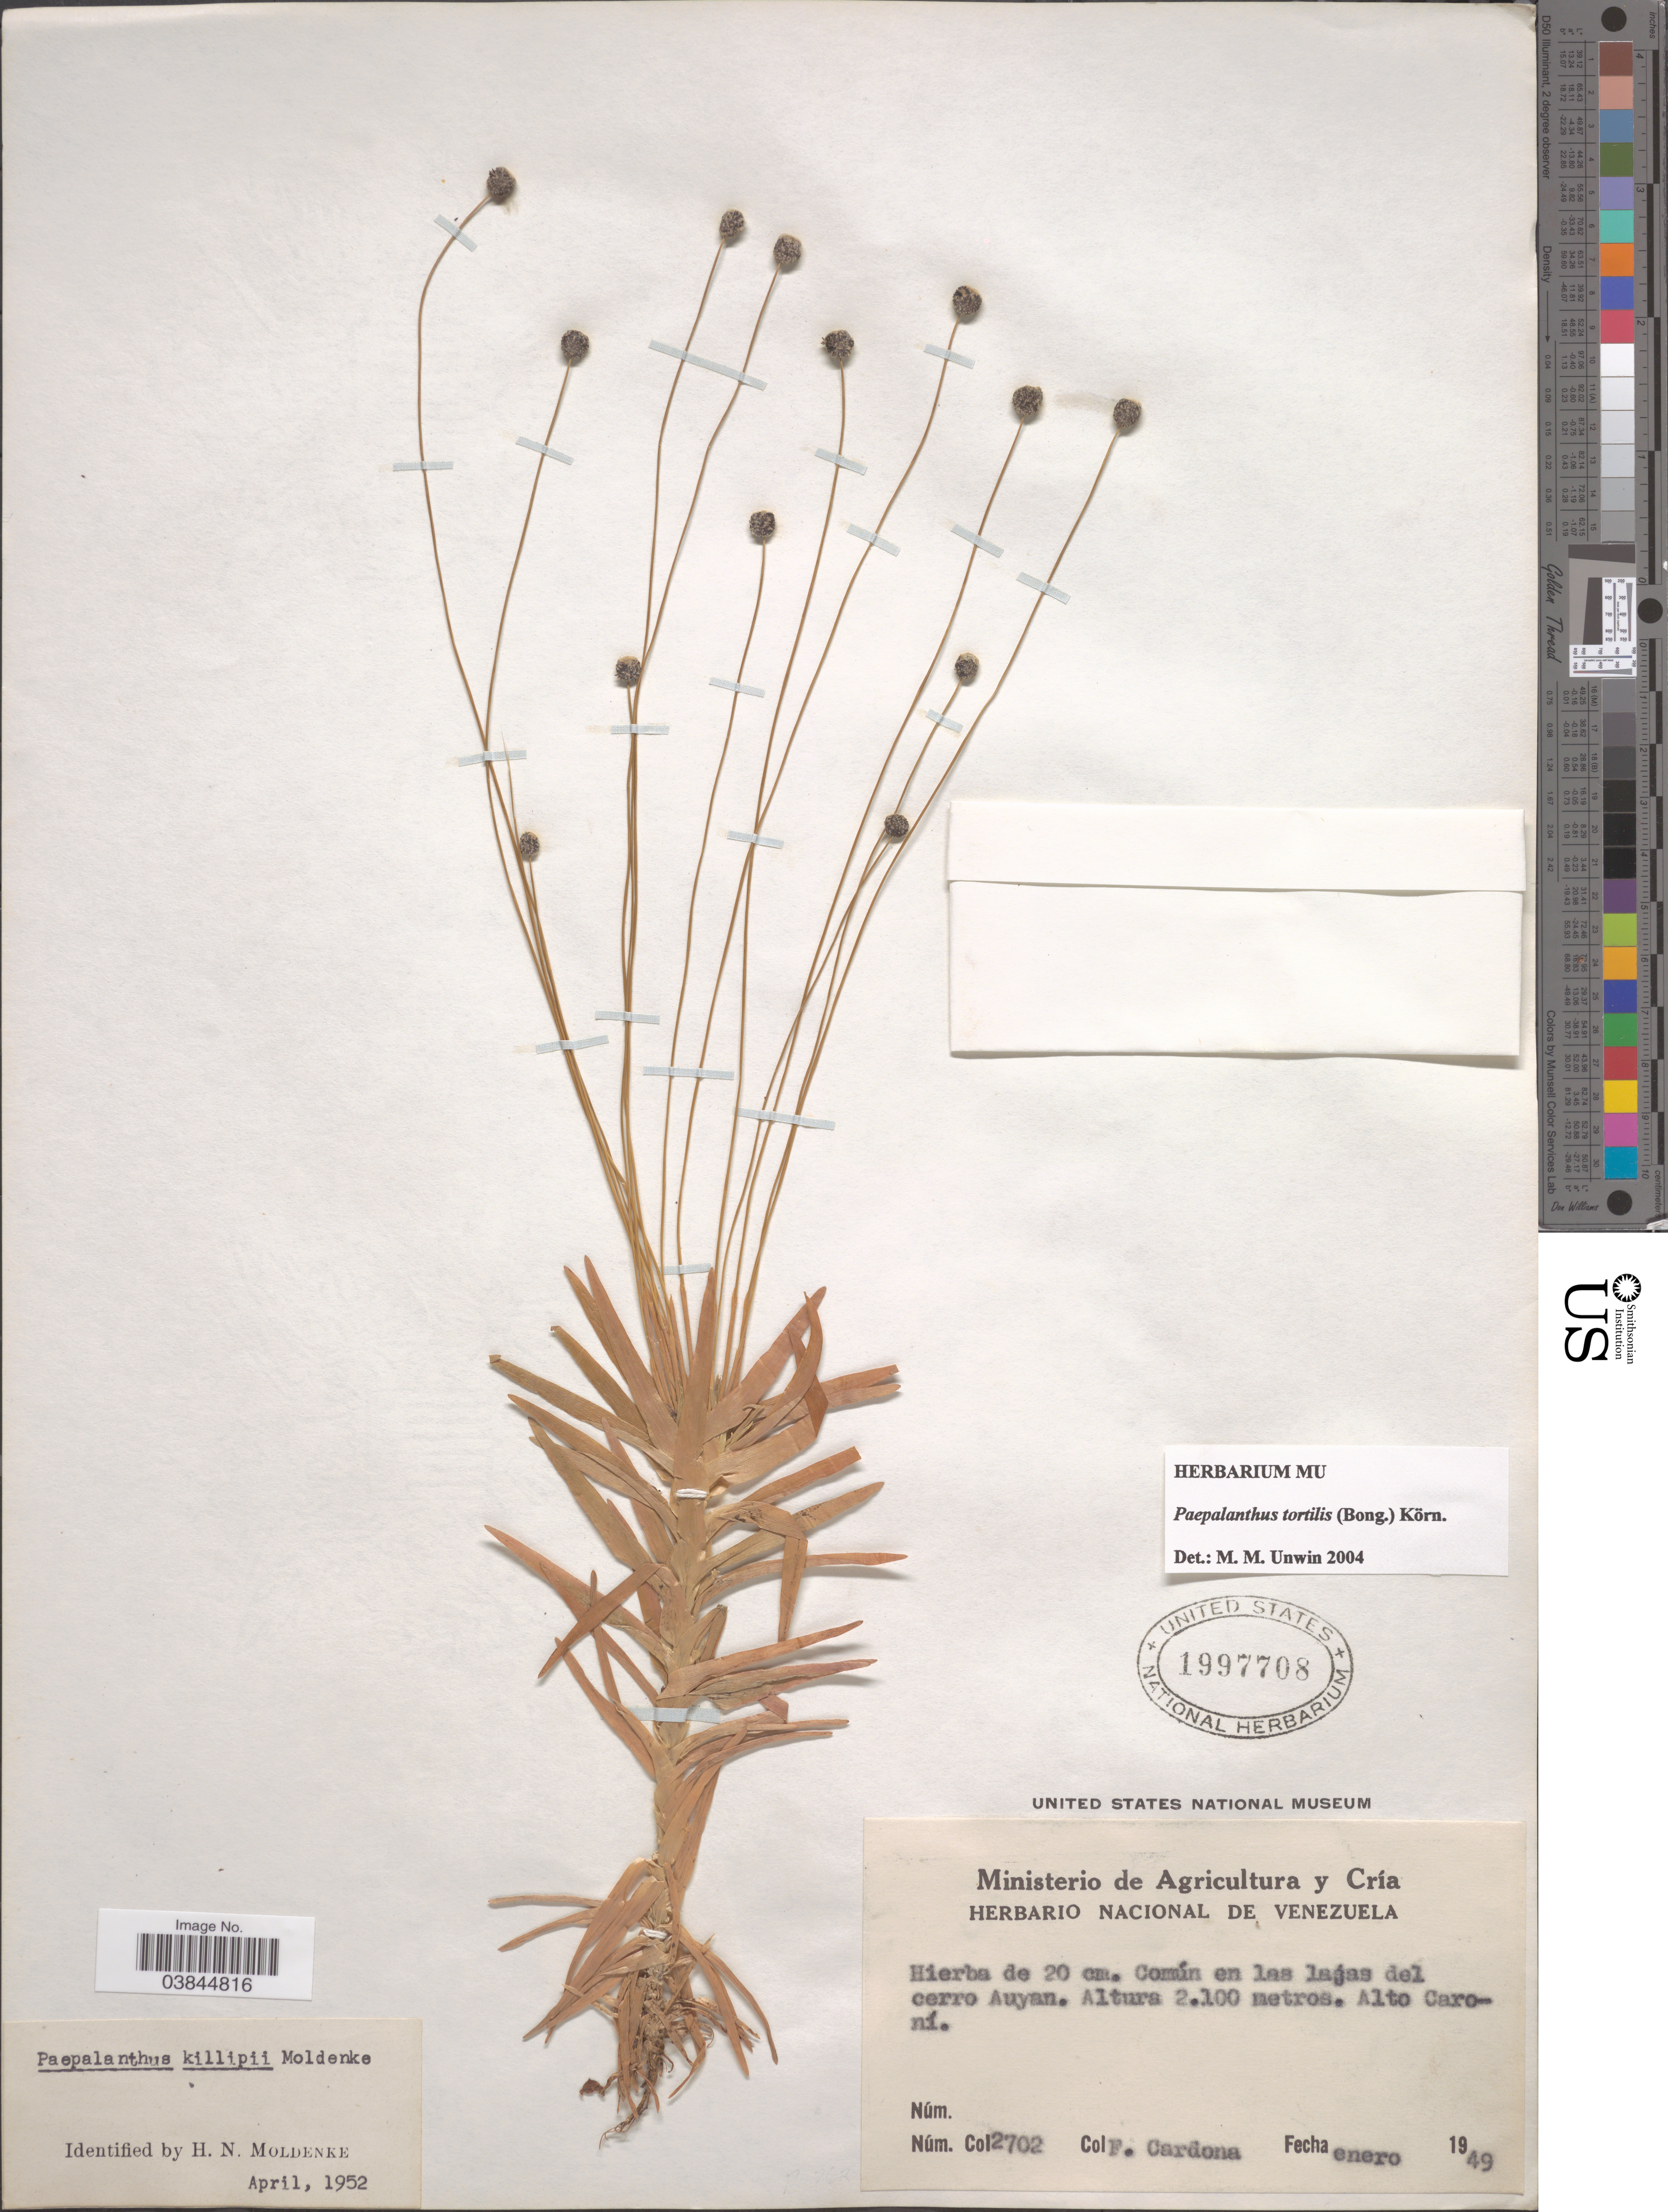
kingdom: Plantae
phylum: Tracheophyta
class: Liliopsida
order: Poales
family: Eriocaulaceae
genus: Paepalanthus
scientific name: Paepalanthus tortilis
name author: (Bong.) Koern.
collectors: F. Cardona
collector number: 2702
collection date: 1949-01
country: Venezuela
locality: Común en las lajas del cerro Auyan. Alto Caroní.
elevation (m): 2100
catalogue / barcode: US 1997708